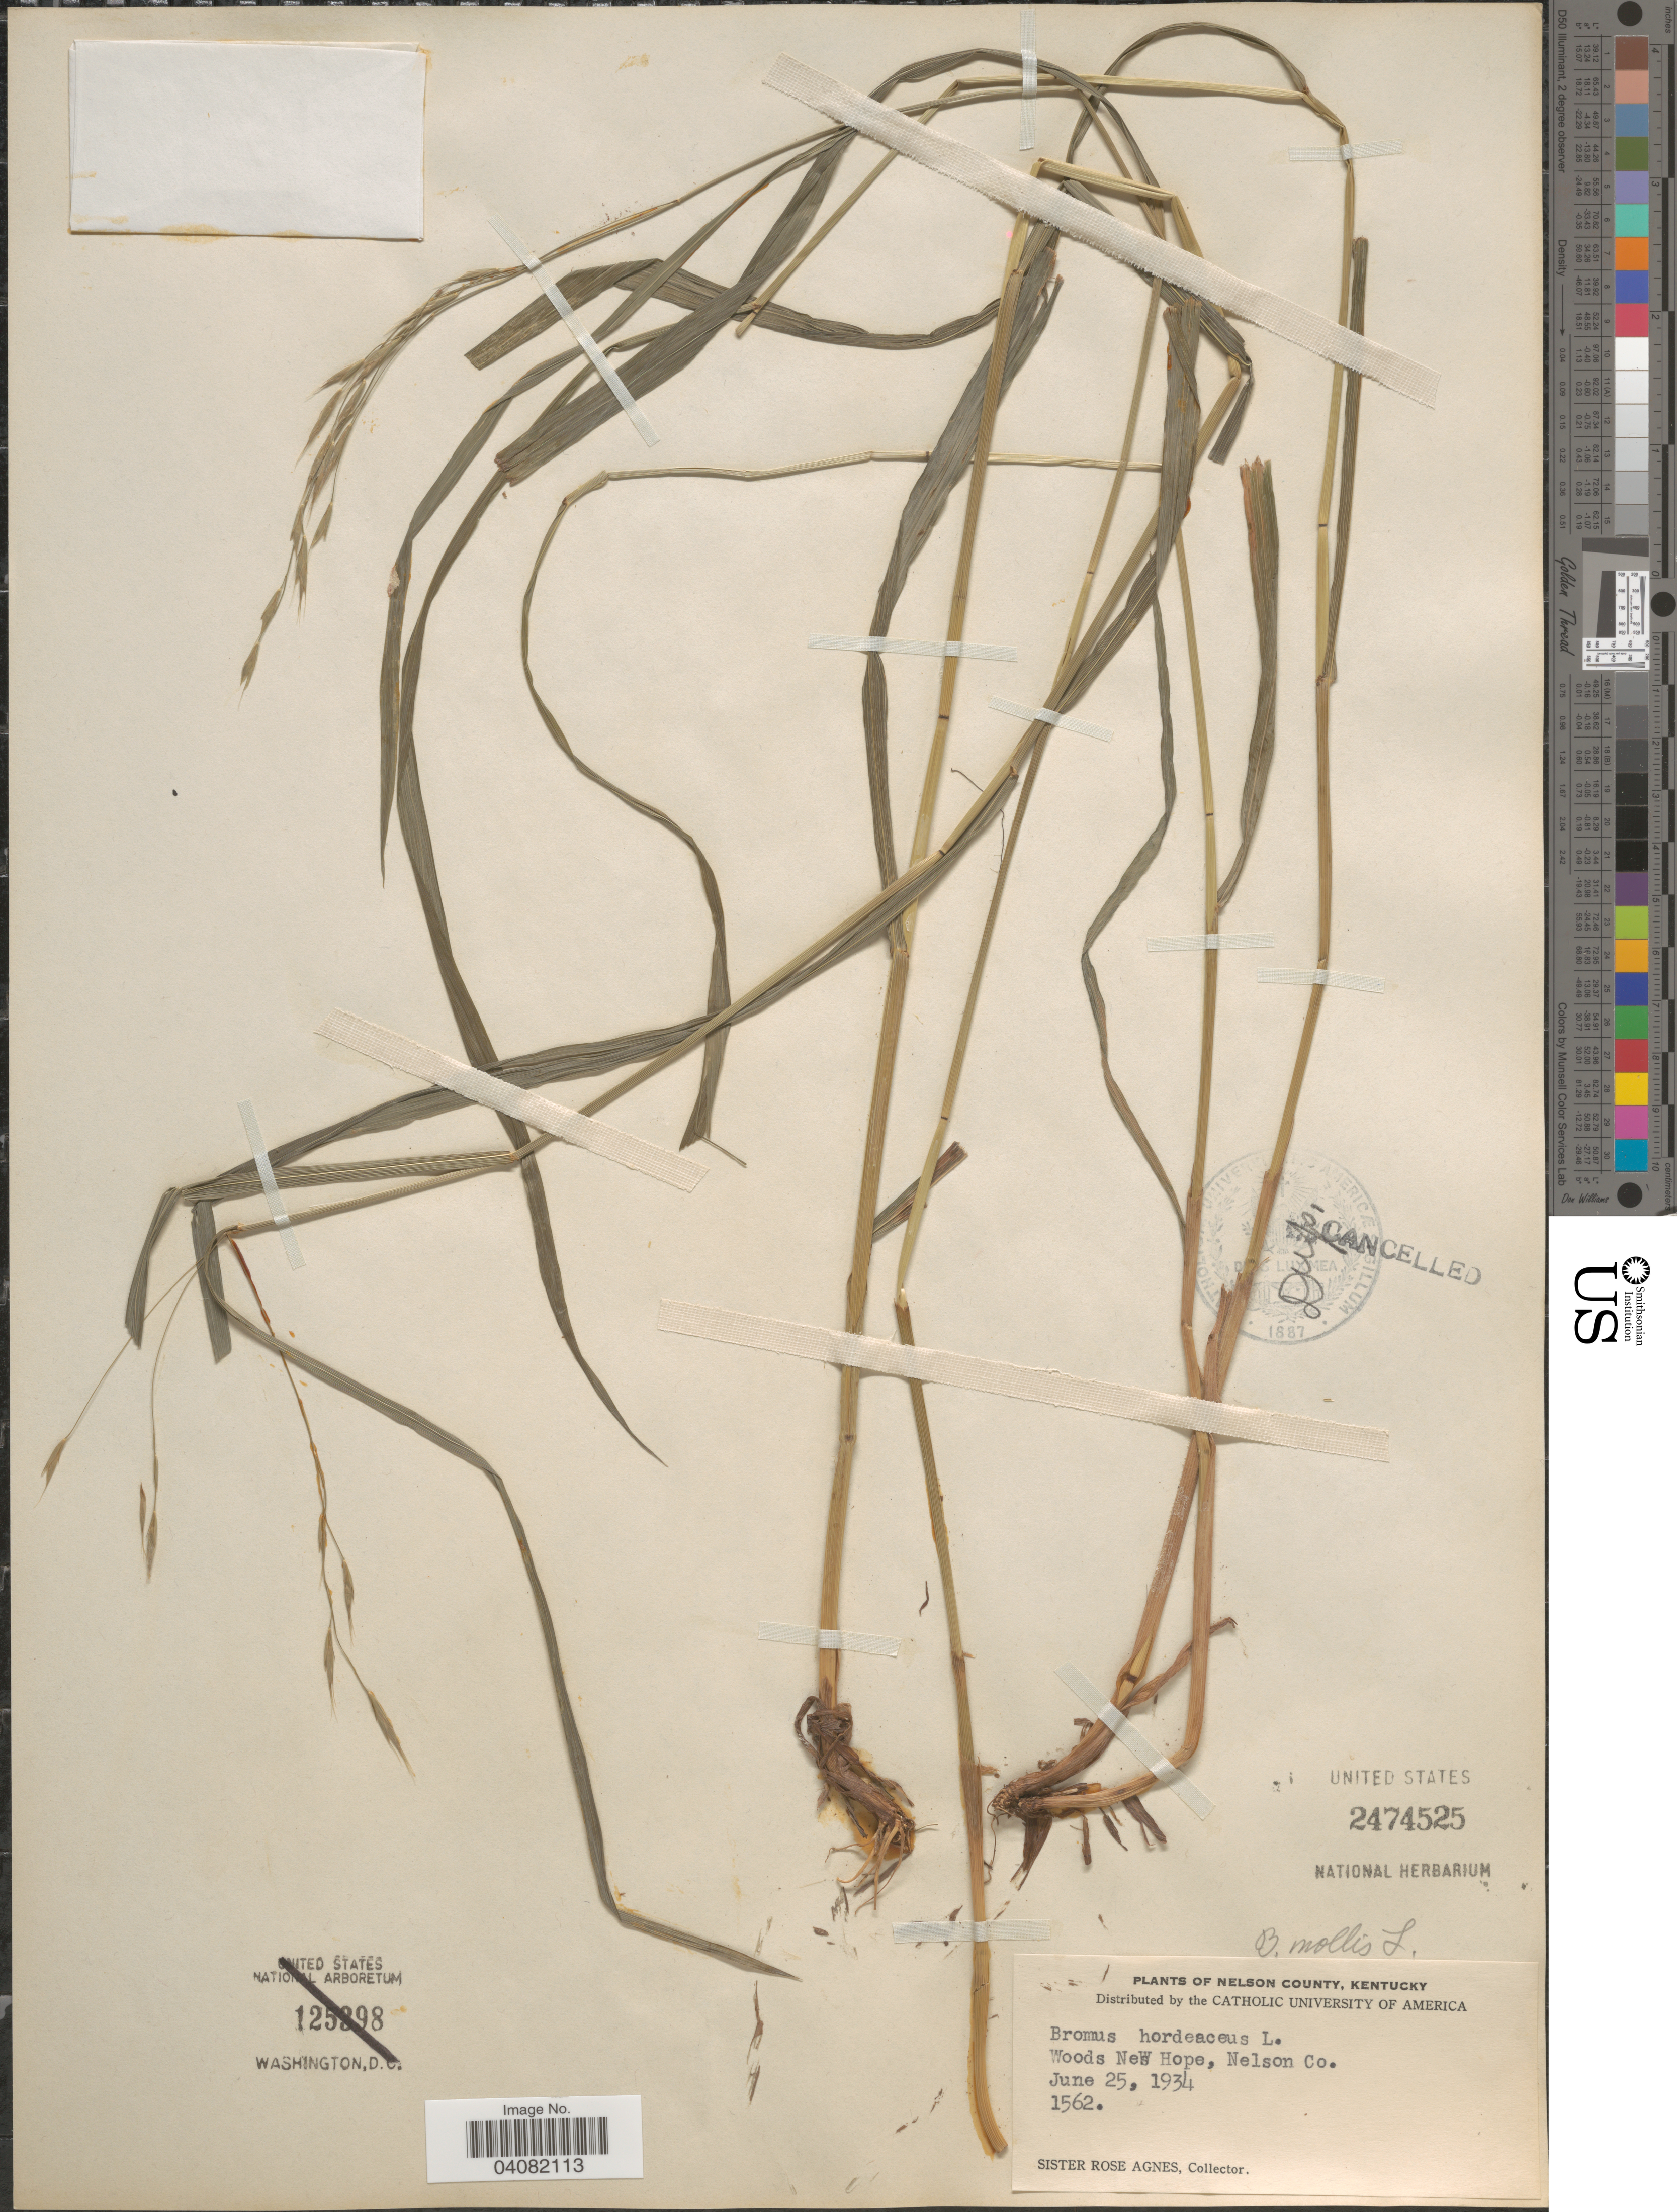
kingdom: Plantae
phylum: Tracheophyta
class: Liliopsida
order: Poales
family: Poaceae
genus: Bromus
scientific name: Bromus hordeaceus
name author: L.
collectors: Sister Rose Agnes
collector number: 1562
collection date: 1934-06-25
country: United States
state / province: Kentucky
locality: Nelson County. Woods New Hope, Nelson Co.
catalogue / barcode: US 2474525